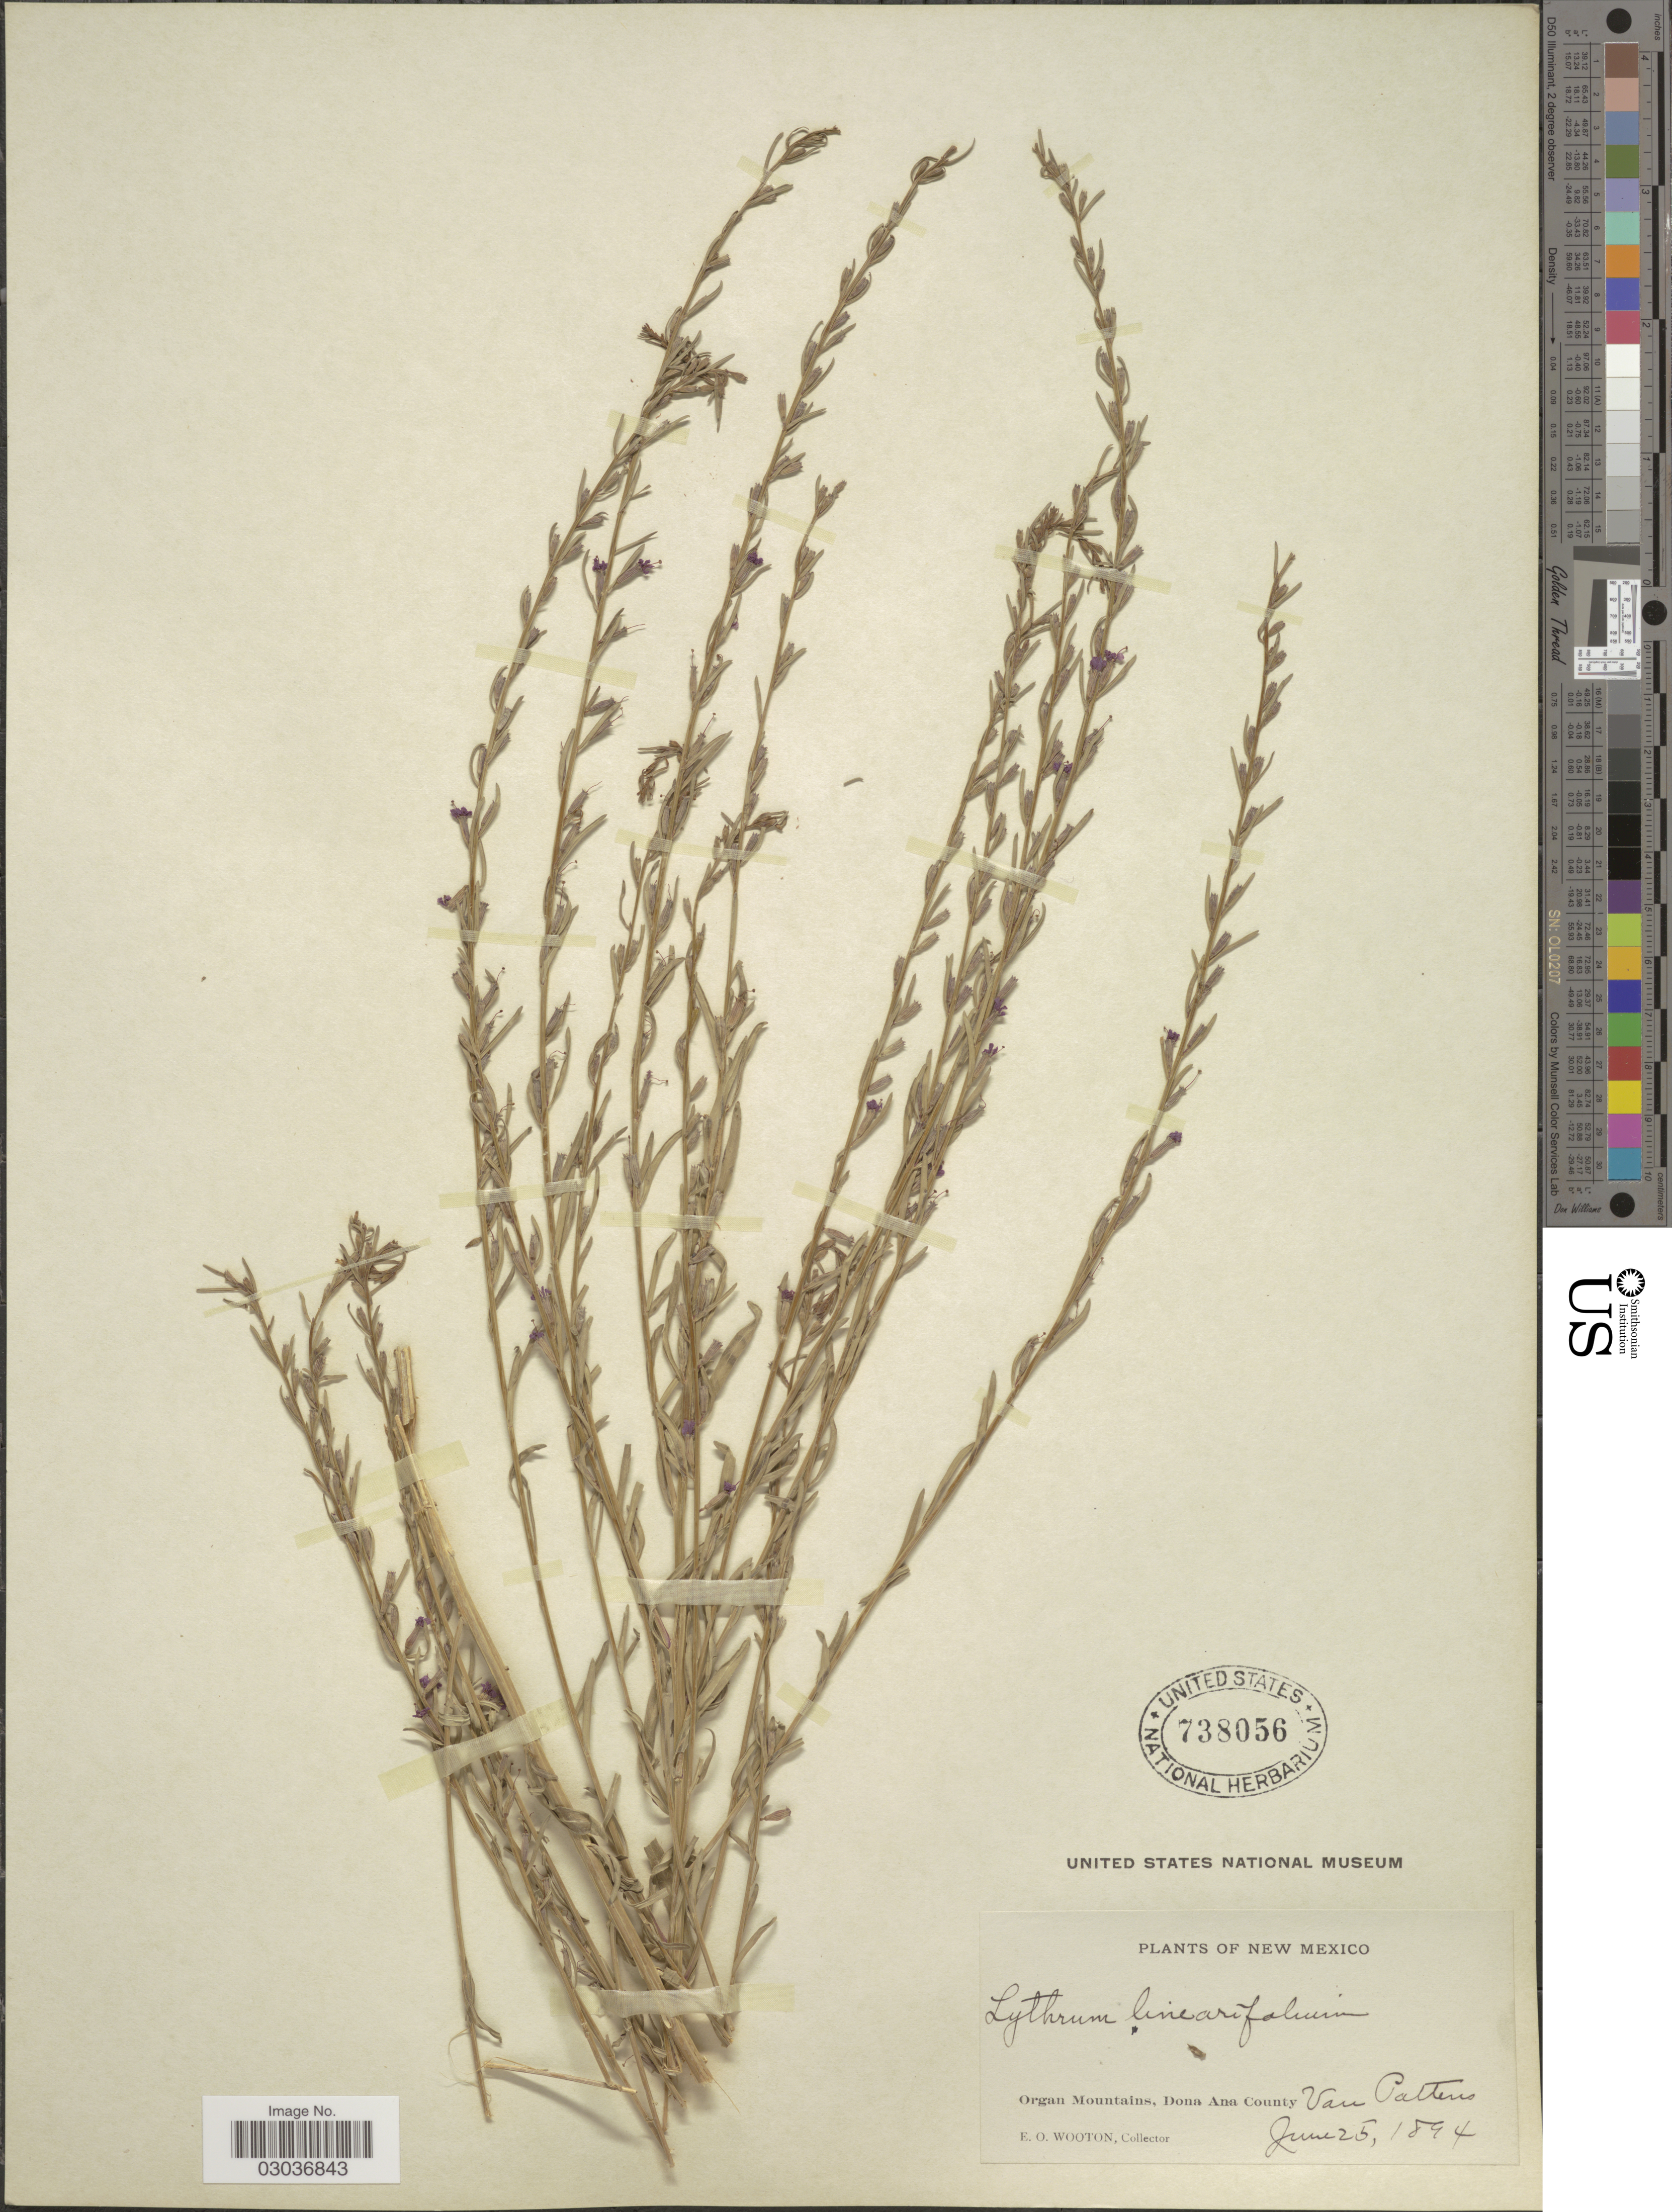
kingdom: Plantae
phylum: Tracheophyta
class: Magnoliopsida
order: Myrtales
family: Lythraceae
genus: Lythrum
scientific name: Lythrum californicum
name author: Torr. & A. Gray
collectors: E. O. Wooton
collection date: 1894-06-25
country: United States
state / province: New Mexico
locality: Organ Mountains, Dona Ana County, Van Pattens.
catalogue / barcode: US 738056